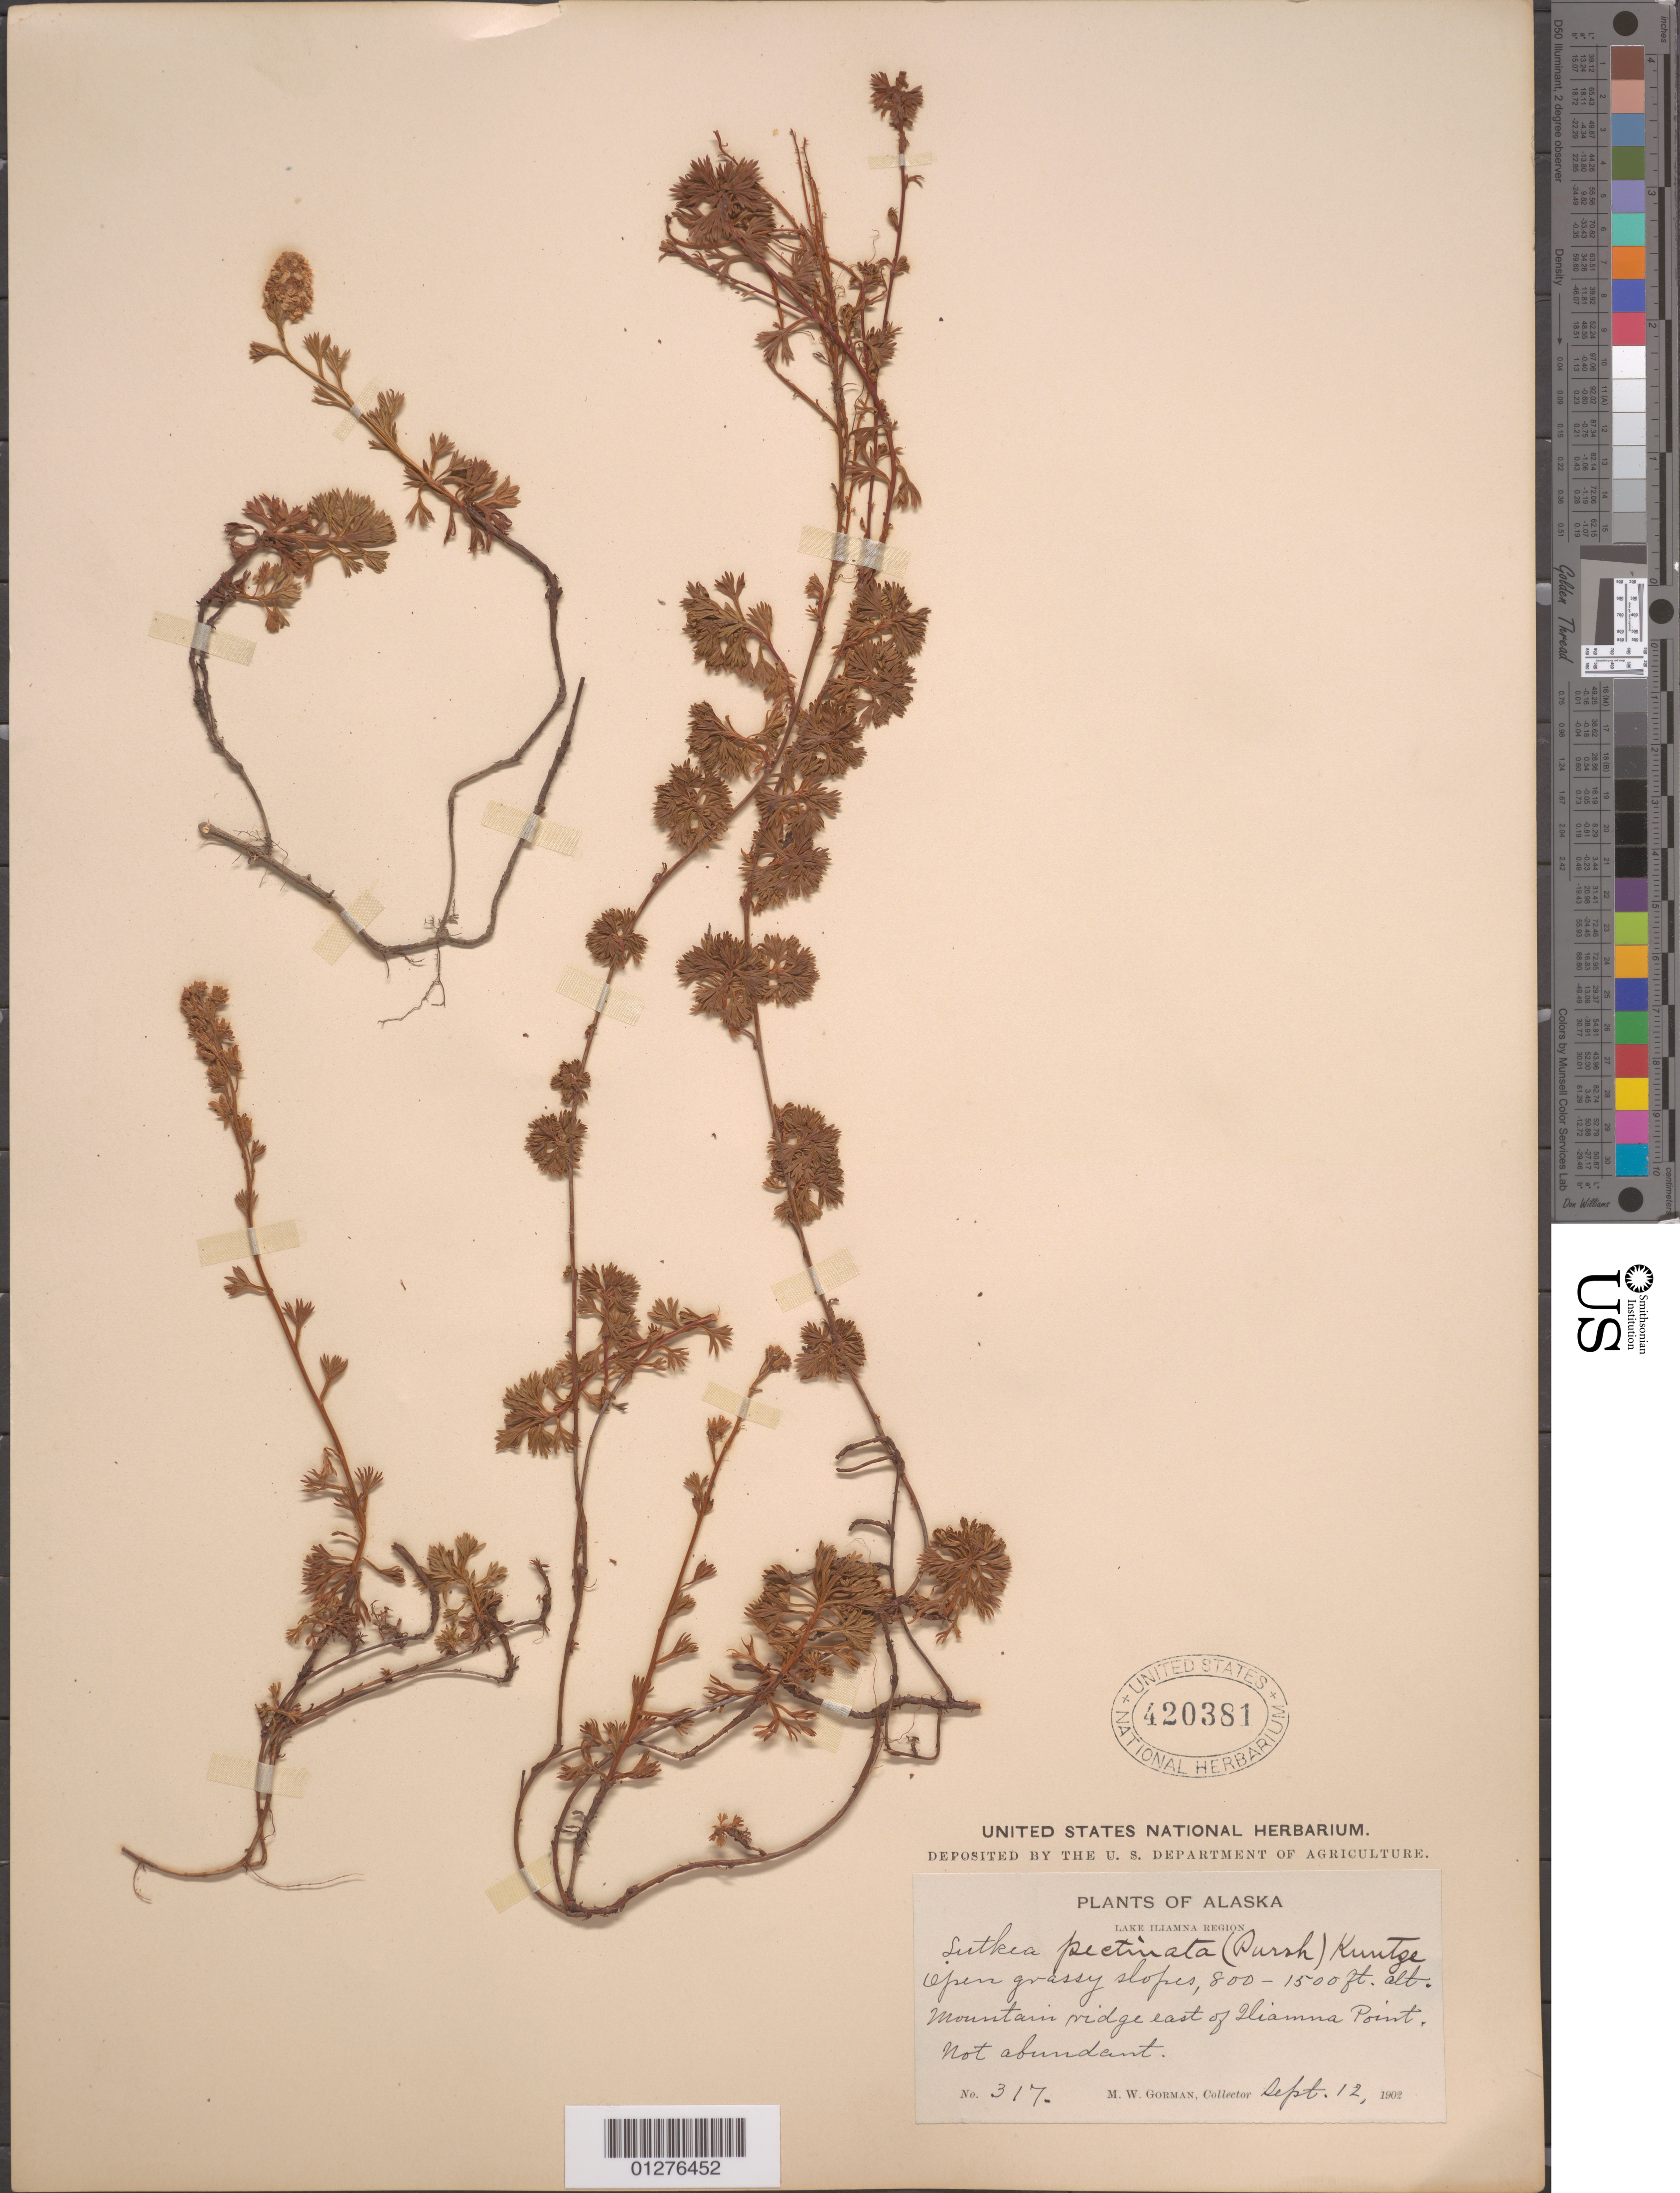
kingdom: Plantae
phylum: Tracheophyta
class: Magnoliopsida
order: Rosales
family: Rosaceae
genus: Luetkea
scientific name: Luetkea pectinata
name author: (Pursh) Kuntze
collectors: M. W. Gorman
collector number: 317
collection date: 1902-09-12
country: United States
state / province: Alaska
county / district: Lake And Peninsula Borough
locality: Mountain ridge east of Iliamna Point.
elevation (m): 244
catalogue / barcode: US 420381